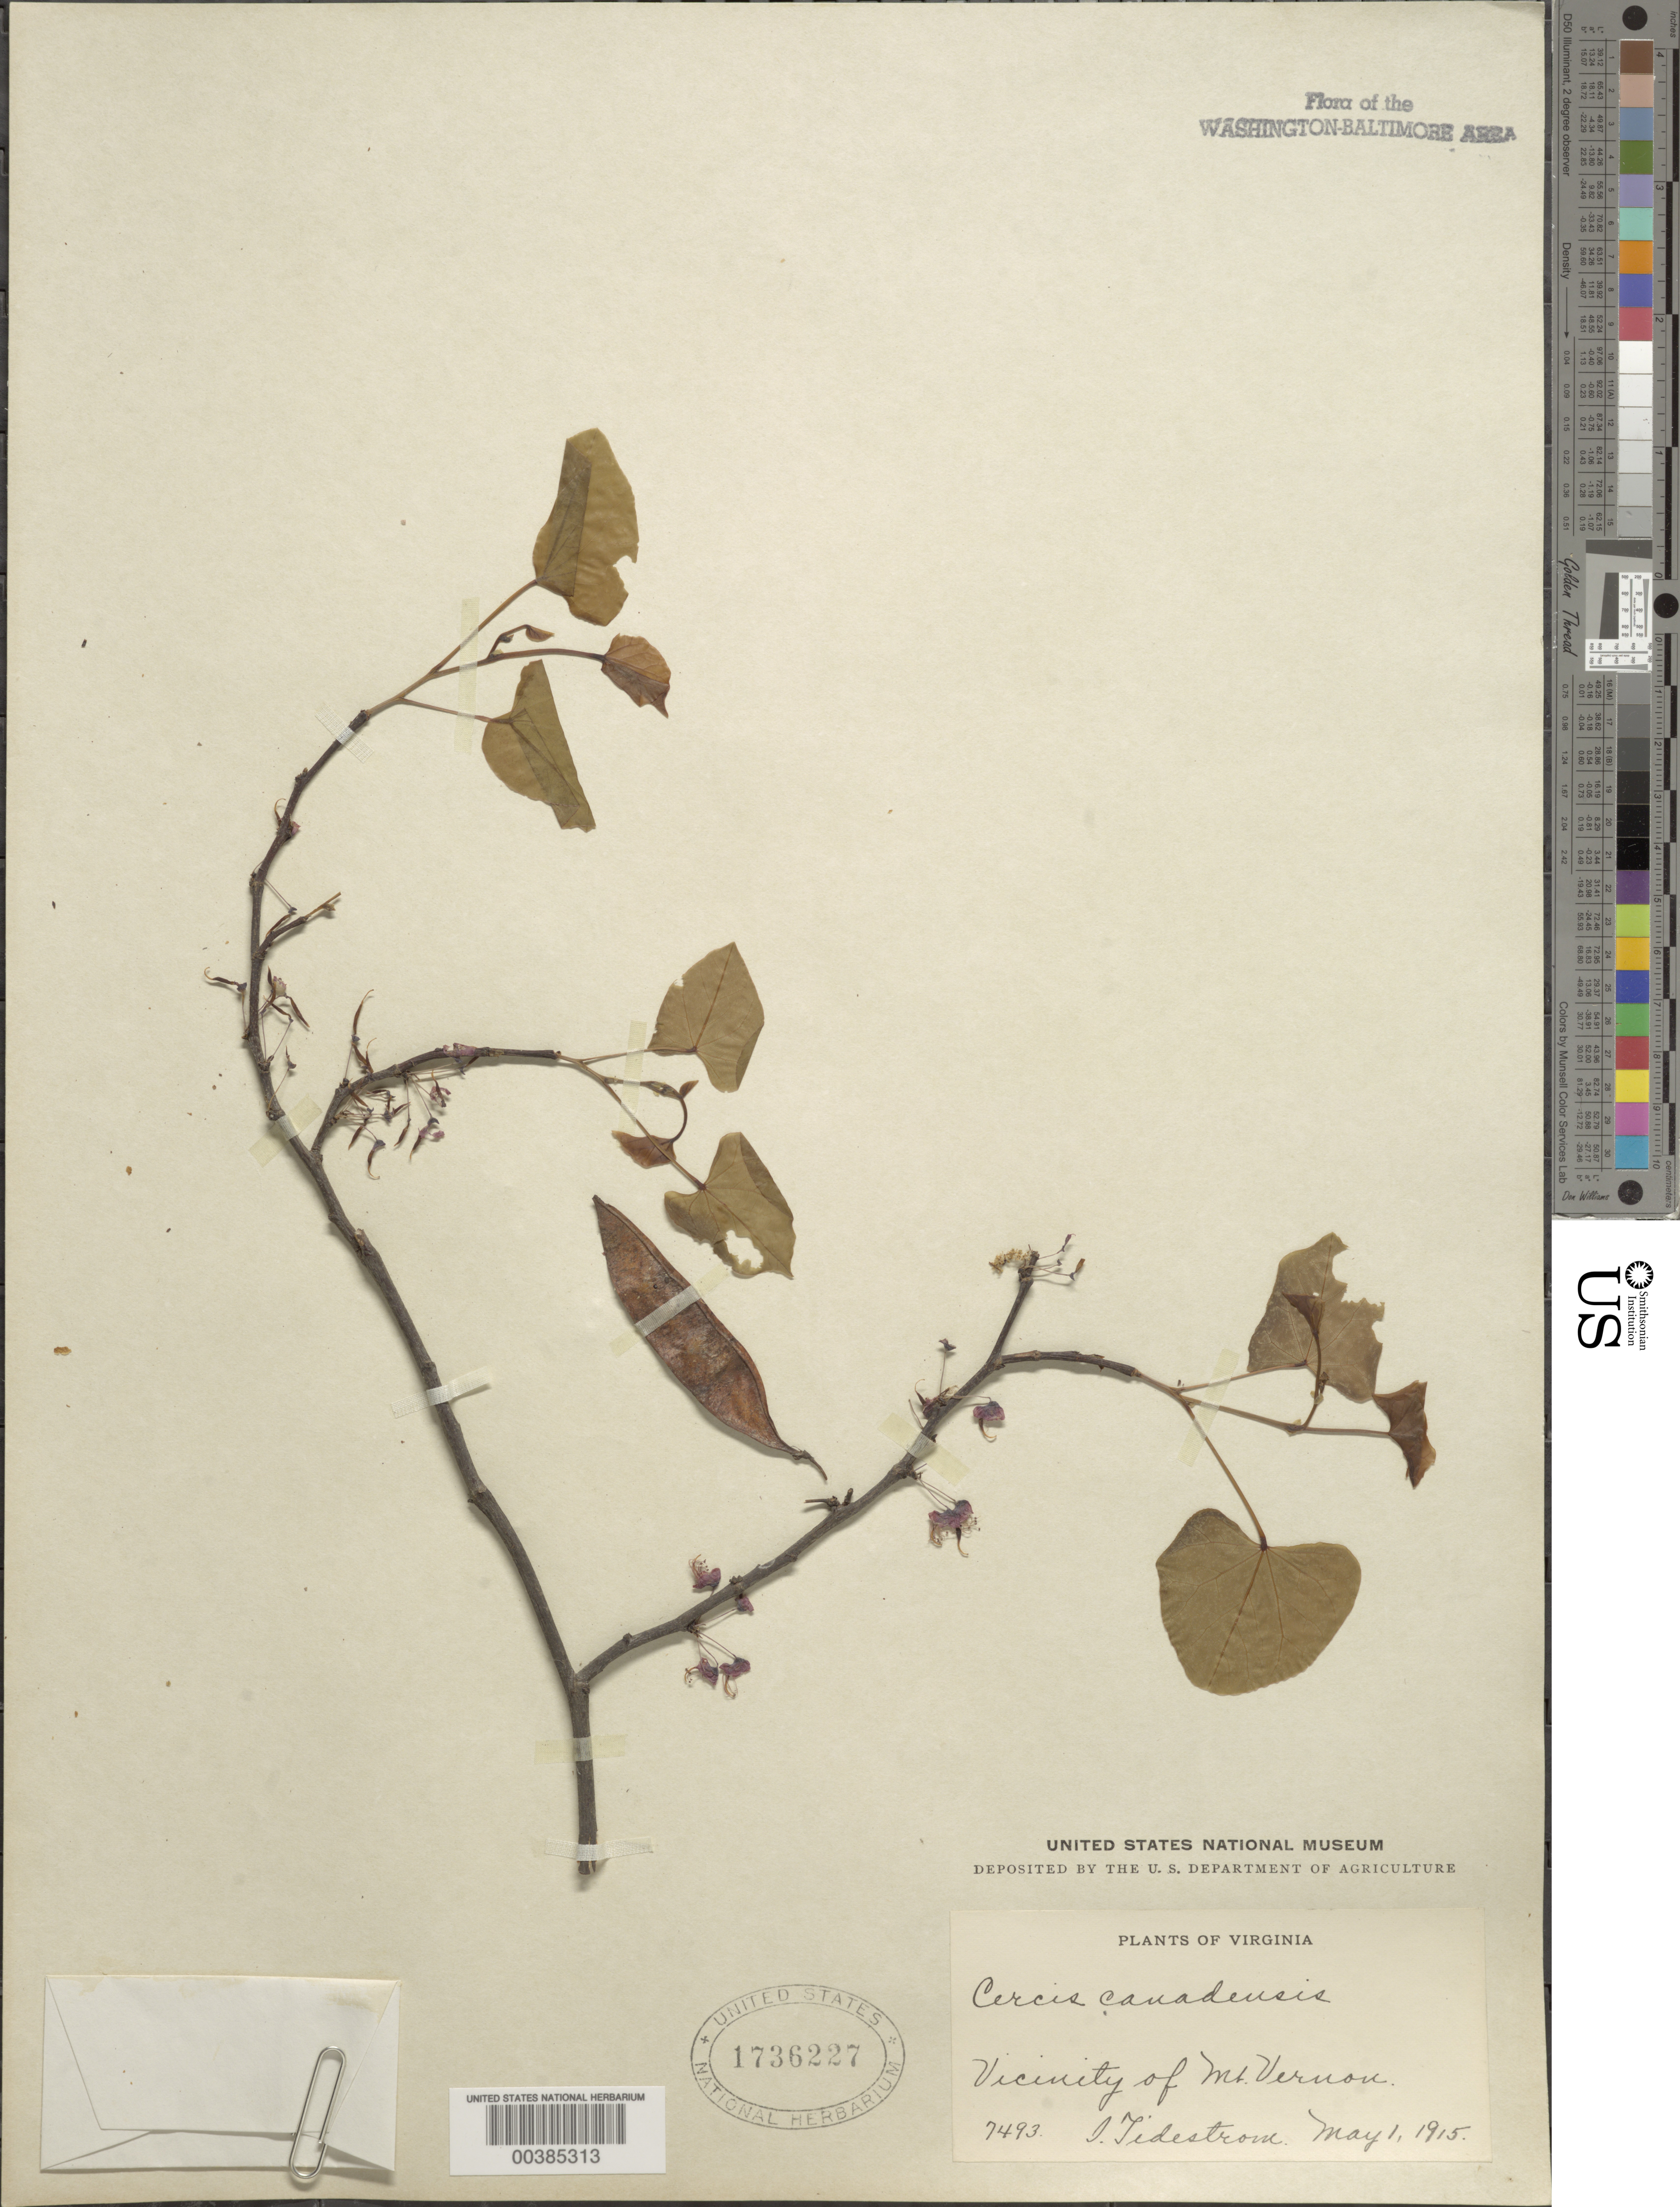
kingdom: Plantae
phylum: Tracheophyta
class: Magnoliopsida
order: Fabales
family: Fabaceae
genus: Cercis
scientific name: Cercis canadensis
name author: L.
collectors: I. F. Tidestrom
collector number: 7493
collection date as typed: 01 May 1915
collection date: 1915-05-01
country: United States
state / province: Virginia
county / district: Fairfax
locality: Mount Vernon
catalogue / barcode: US 1736227